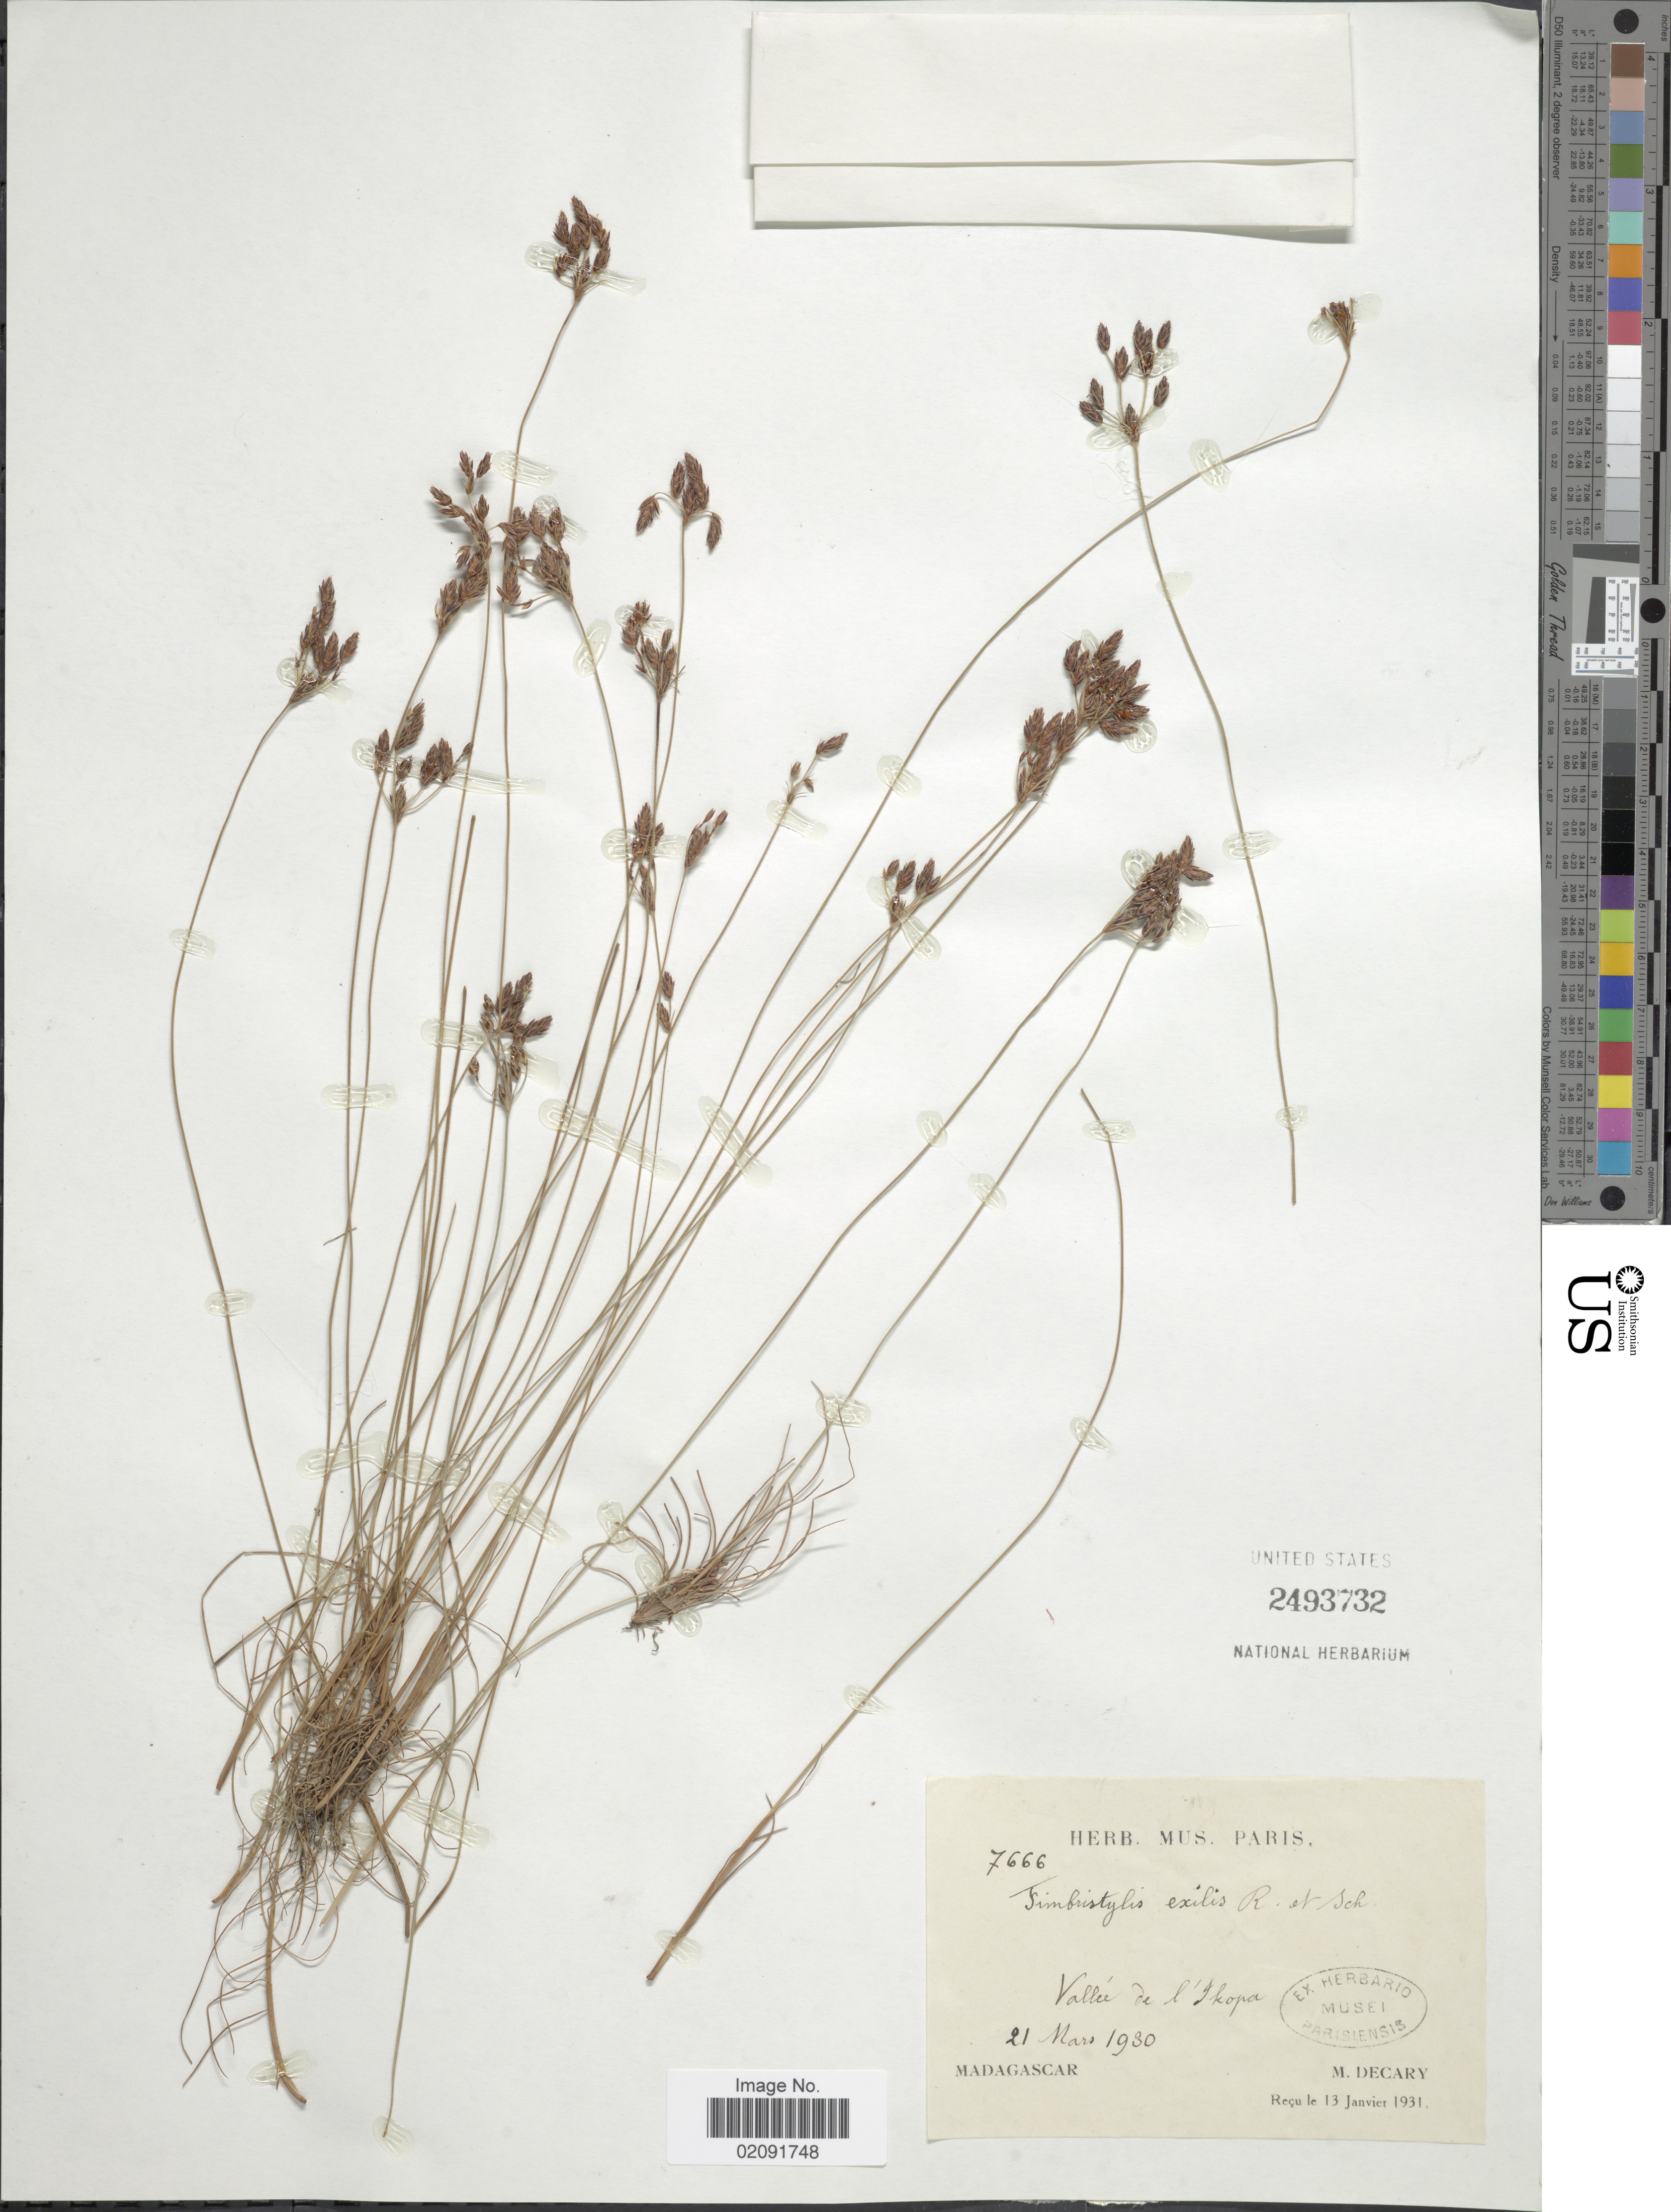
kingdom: Plantae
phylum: Tracheophyta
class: Liliopsida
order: Poales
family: Cyperaceae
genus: Bulbostylis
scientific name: Bulbostylis hispidula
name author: (Vahl) R.W. Haines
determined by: Strong, Mark T., (BOT), Smithsonian Institution - National Museum of Natural History (UNITED STATES)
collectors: R. Decary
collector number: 7666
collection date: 1930-03-21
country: Madagascar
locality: Vallée de l'Ikopa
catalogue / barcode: US 2493732